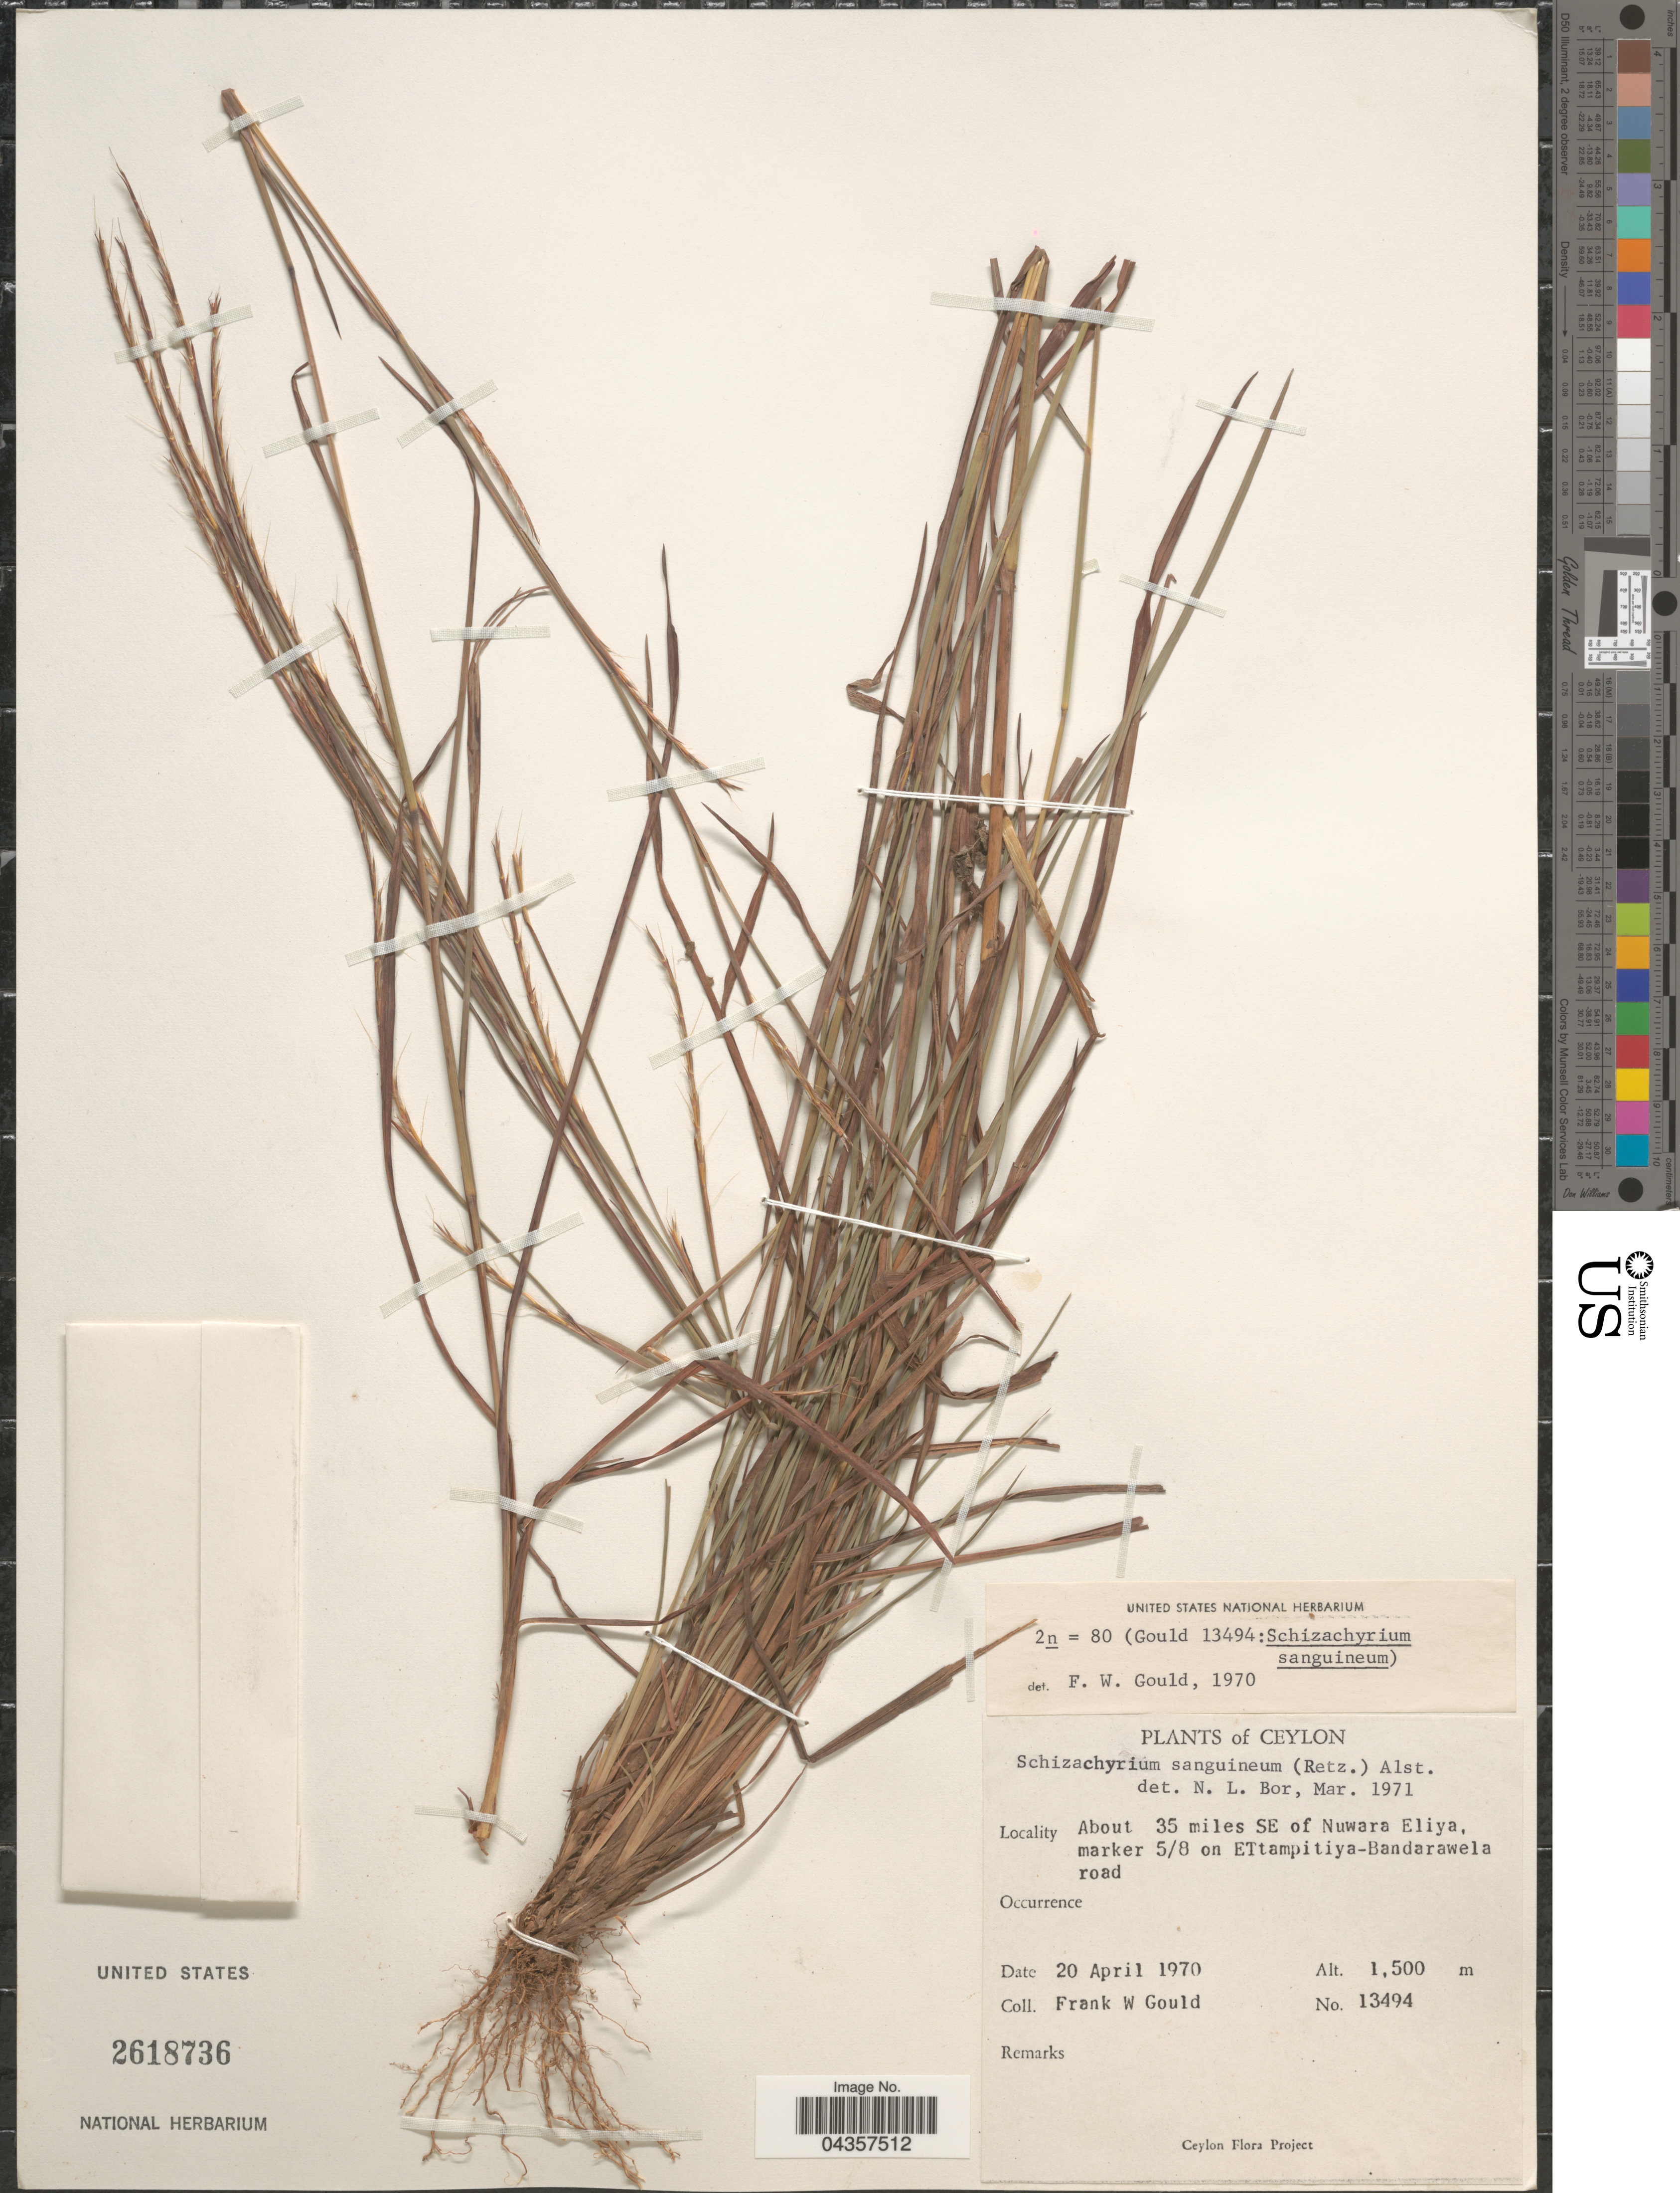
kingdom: Plantae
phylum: Tracheophyta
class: Liliopsida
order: Poales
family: Poaceae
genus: Schizachyrium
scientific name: Schizachyrium sanguineum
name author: (Retz.) Alston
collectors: F. W. Gould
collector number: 13494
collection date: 1970-04-20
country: Sri Lanka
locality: Ceylon. About 35 miles SE of Nuwara Eliya, marker 5/8 on ETtampitiya-Bandarawela road.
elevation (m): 1500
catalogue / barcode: US 2618736